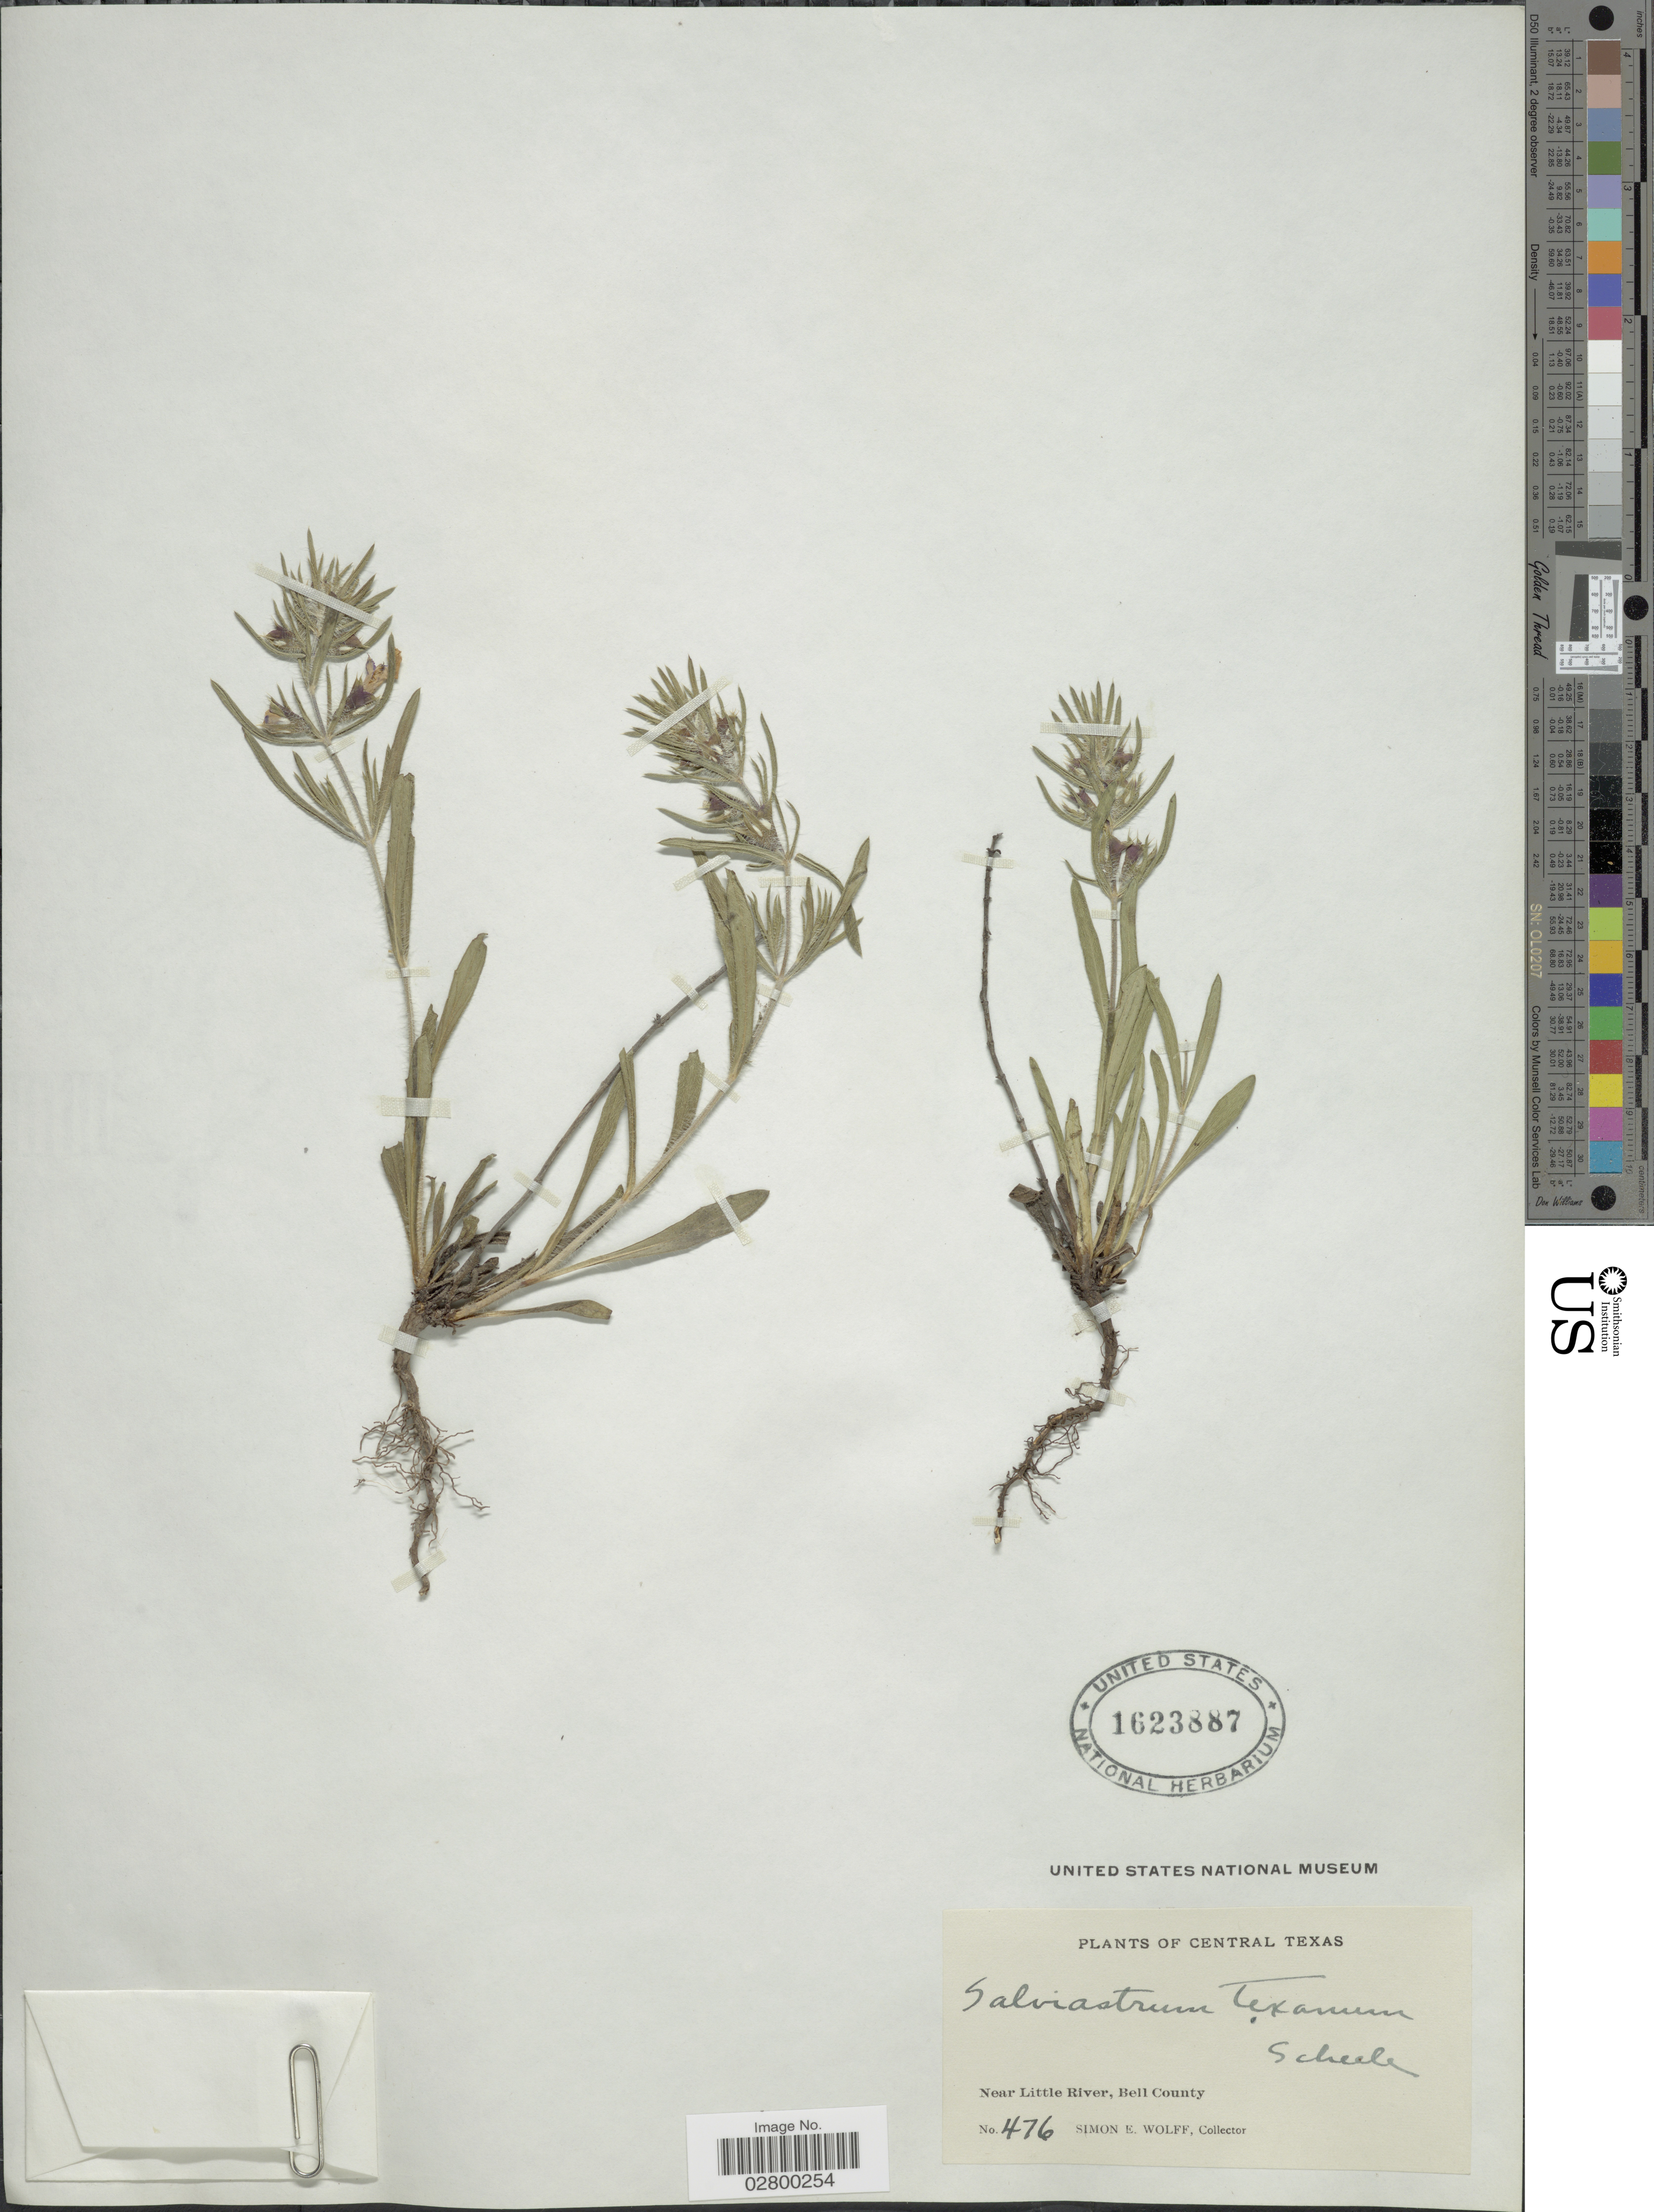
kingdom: Plantae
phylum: Tracheophyta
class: Magnoliopsida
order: Lamiales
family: Lamiaceae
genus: Salvia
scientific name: Salvia texana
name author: (Scheele) Torr.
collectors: S. E. Wolff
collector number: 476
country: United States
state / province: Texas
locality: Central Texas, Near Little River, Bell County.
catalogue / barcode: US 1623887